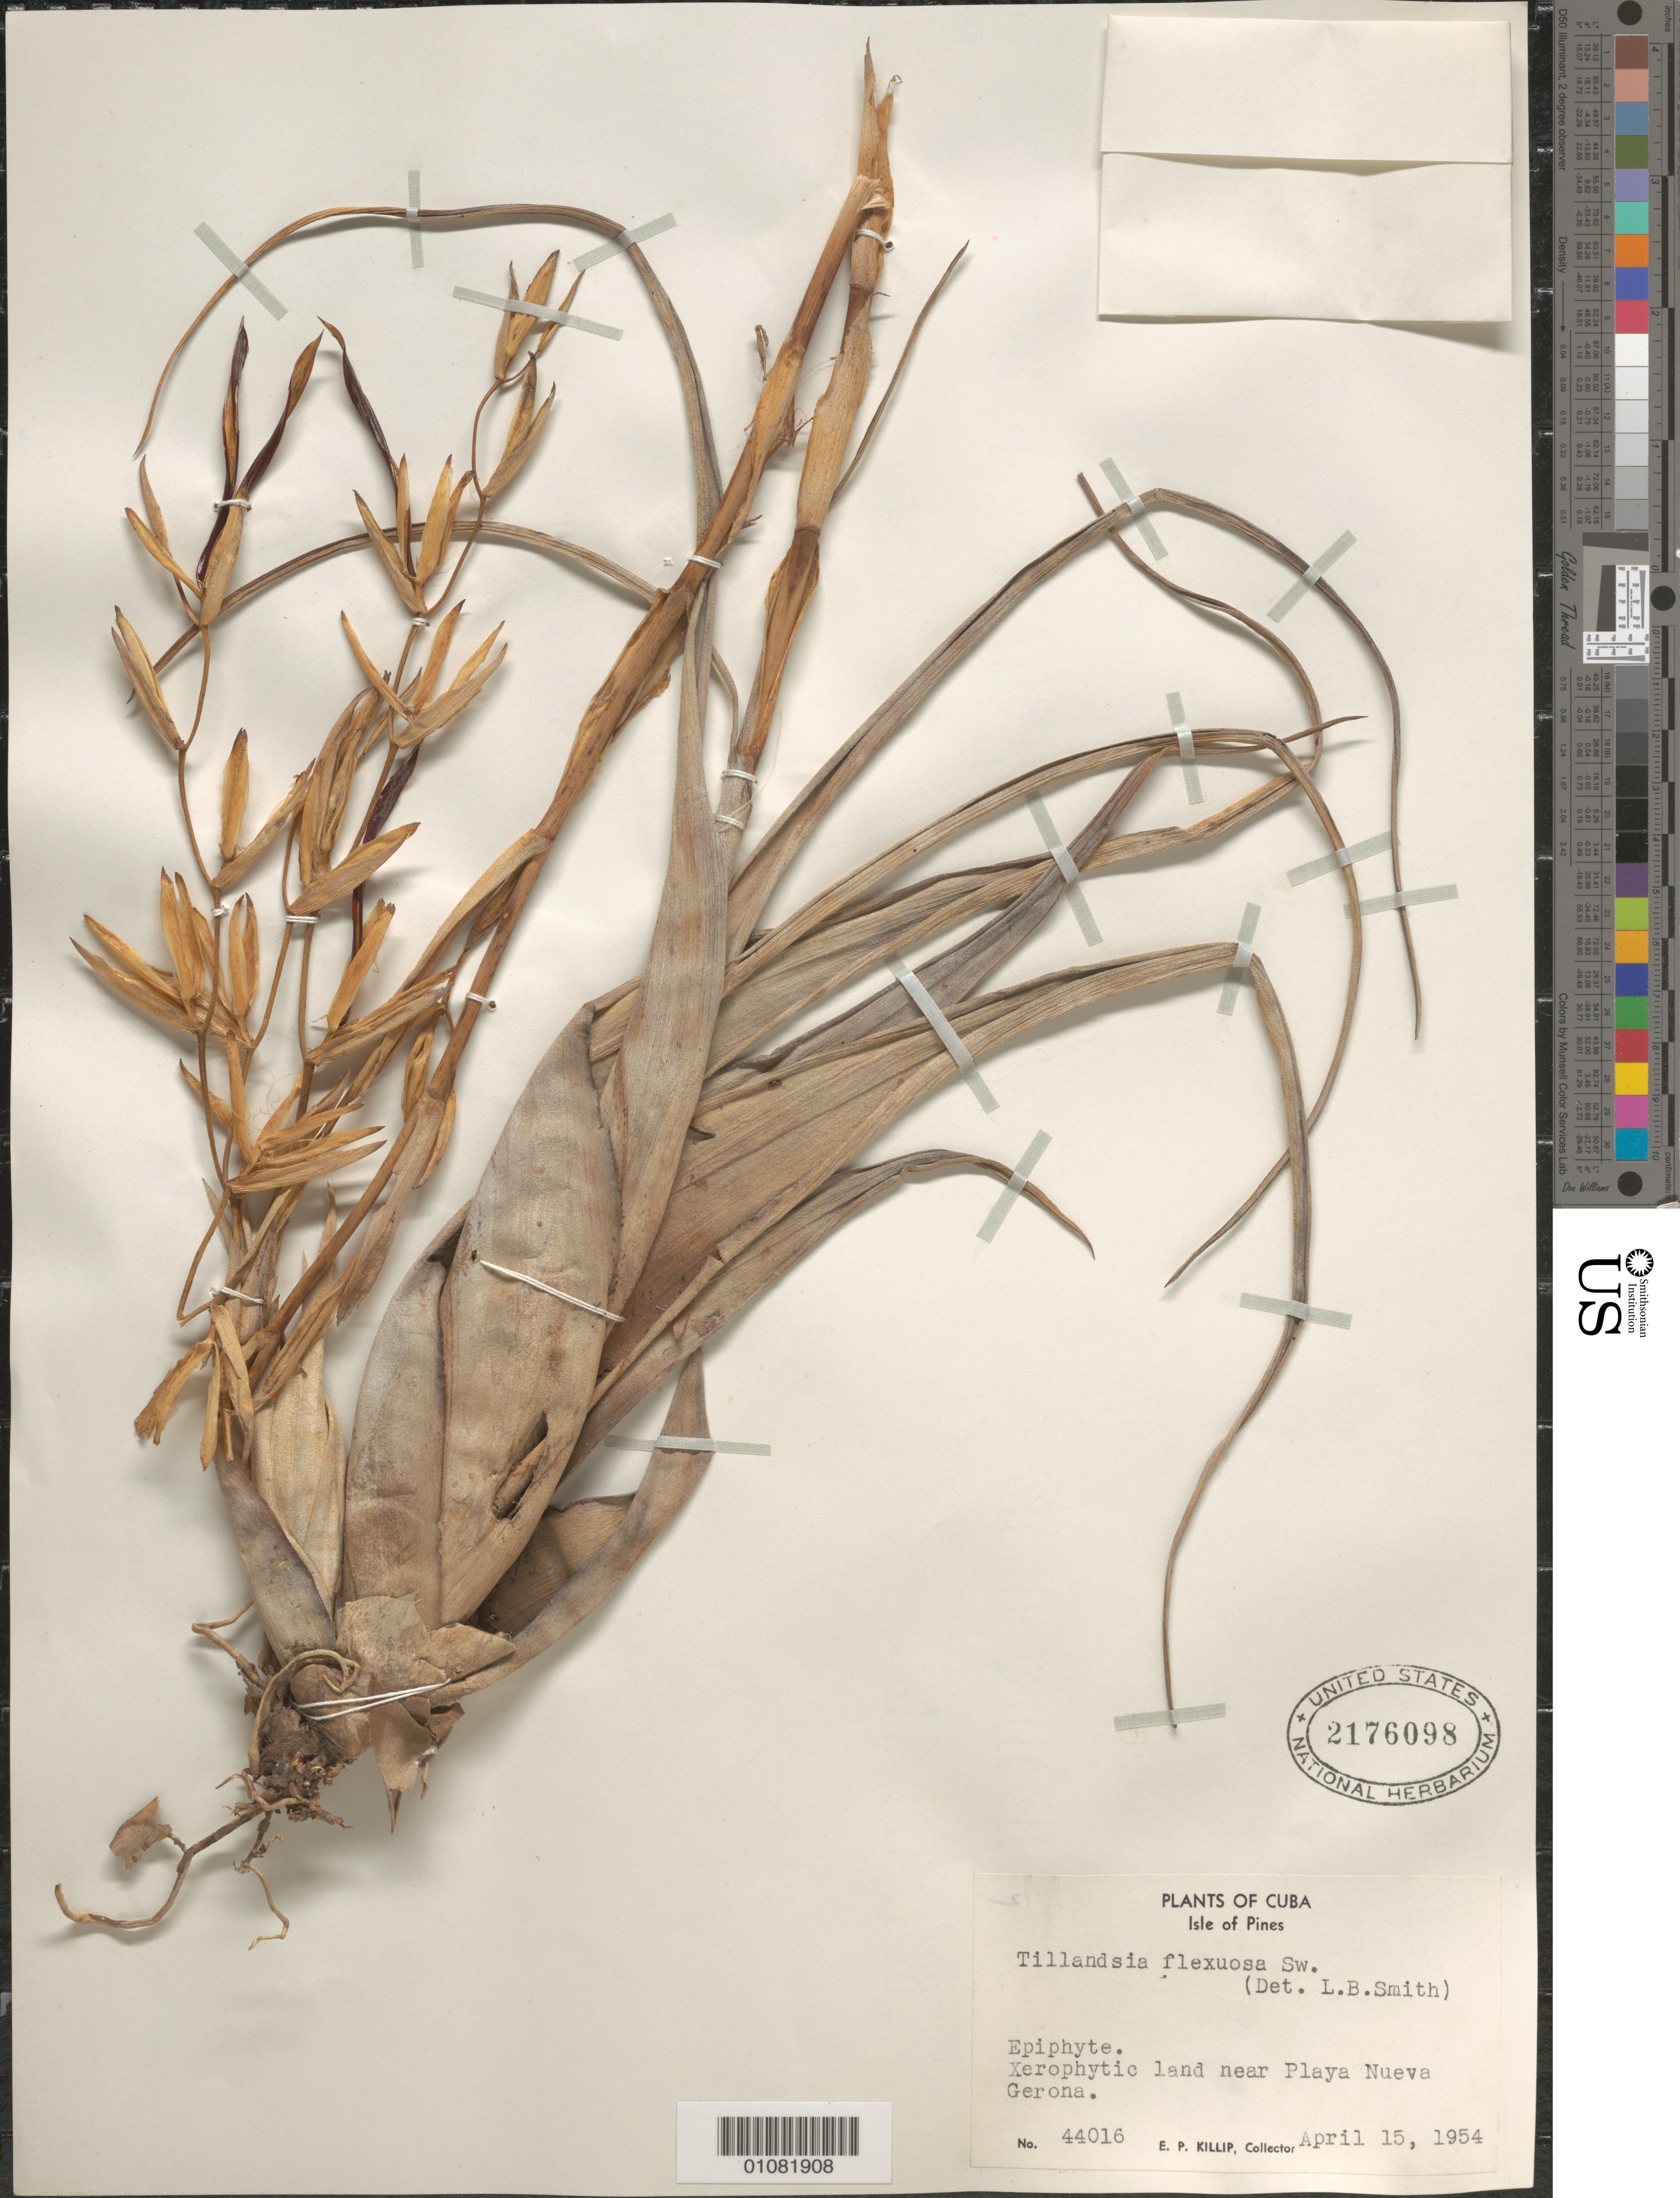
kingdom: Plantae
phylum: Tracheophyta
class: Liliopsida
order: Poales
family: Bromeliaceae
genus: Tillandsia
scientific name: Tillandsia flexuosa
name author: Sw.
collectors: E. P. Killip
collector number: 44016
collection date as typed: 15 Apr 1954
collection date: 1954-04-15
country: Cuba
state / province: Isla de la Juventud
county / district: Dry forest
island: Isla de la Juventud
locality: near Playa Nueva Gerona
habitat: Xerophytic land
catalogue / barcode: US 2176098